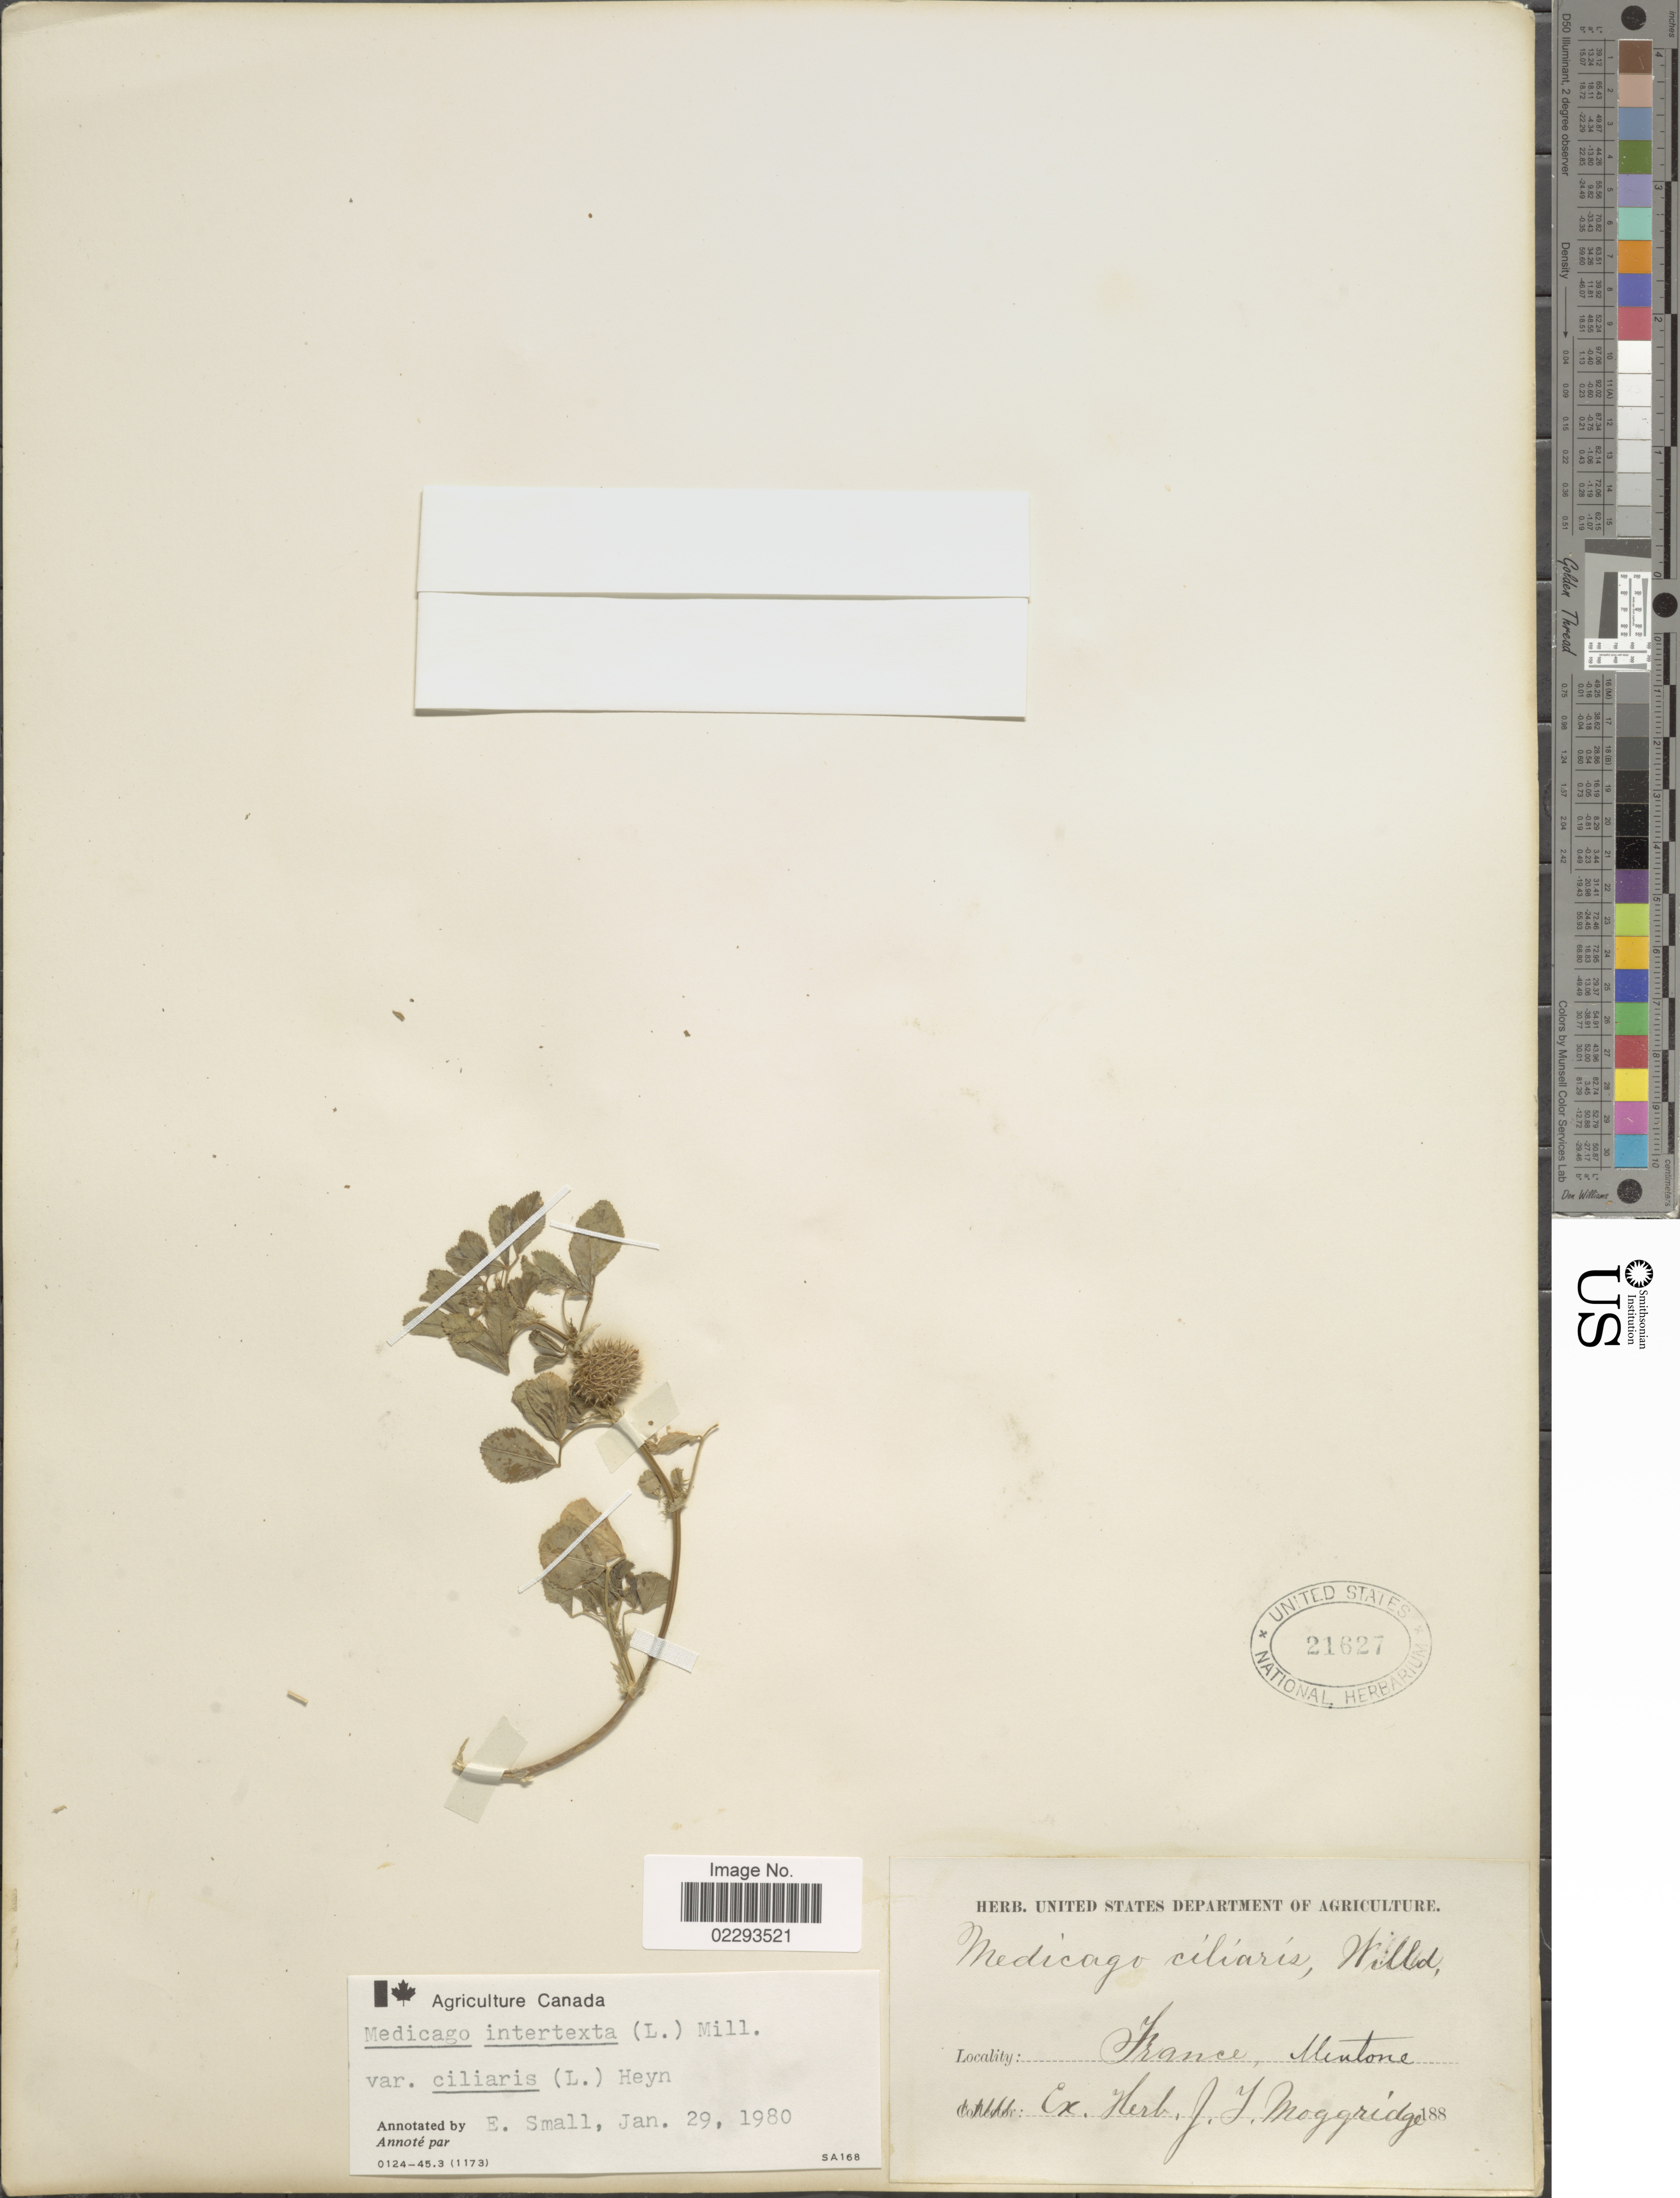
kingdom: Plantae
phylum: Tracheophyta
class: Magnoliopsida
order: Fabales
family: Fabaceae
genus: Medicago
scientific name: Medicago intertexta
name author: (L.) Mill.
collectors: ex herb. J.T. Moggridge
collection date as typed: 188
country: France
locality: Mentone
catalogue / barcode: US 21627